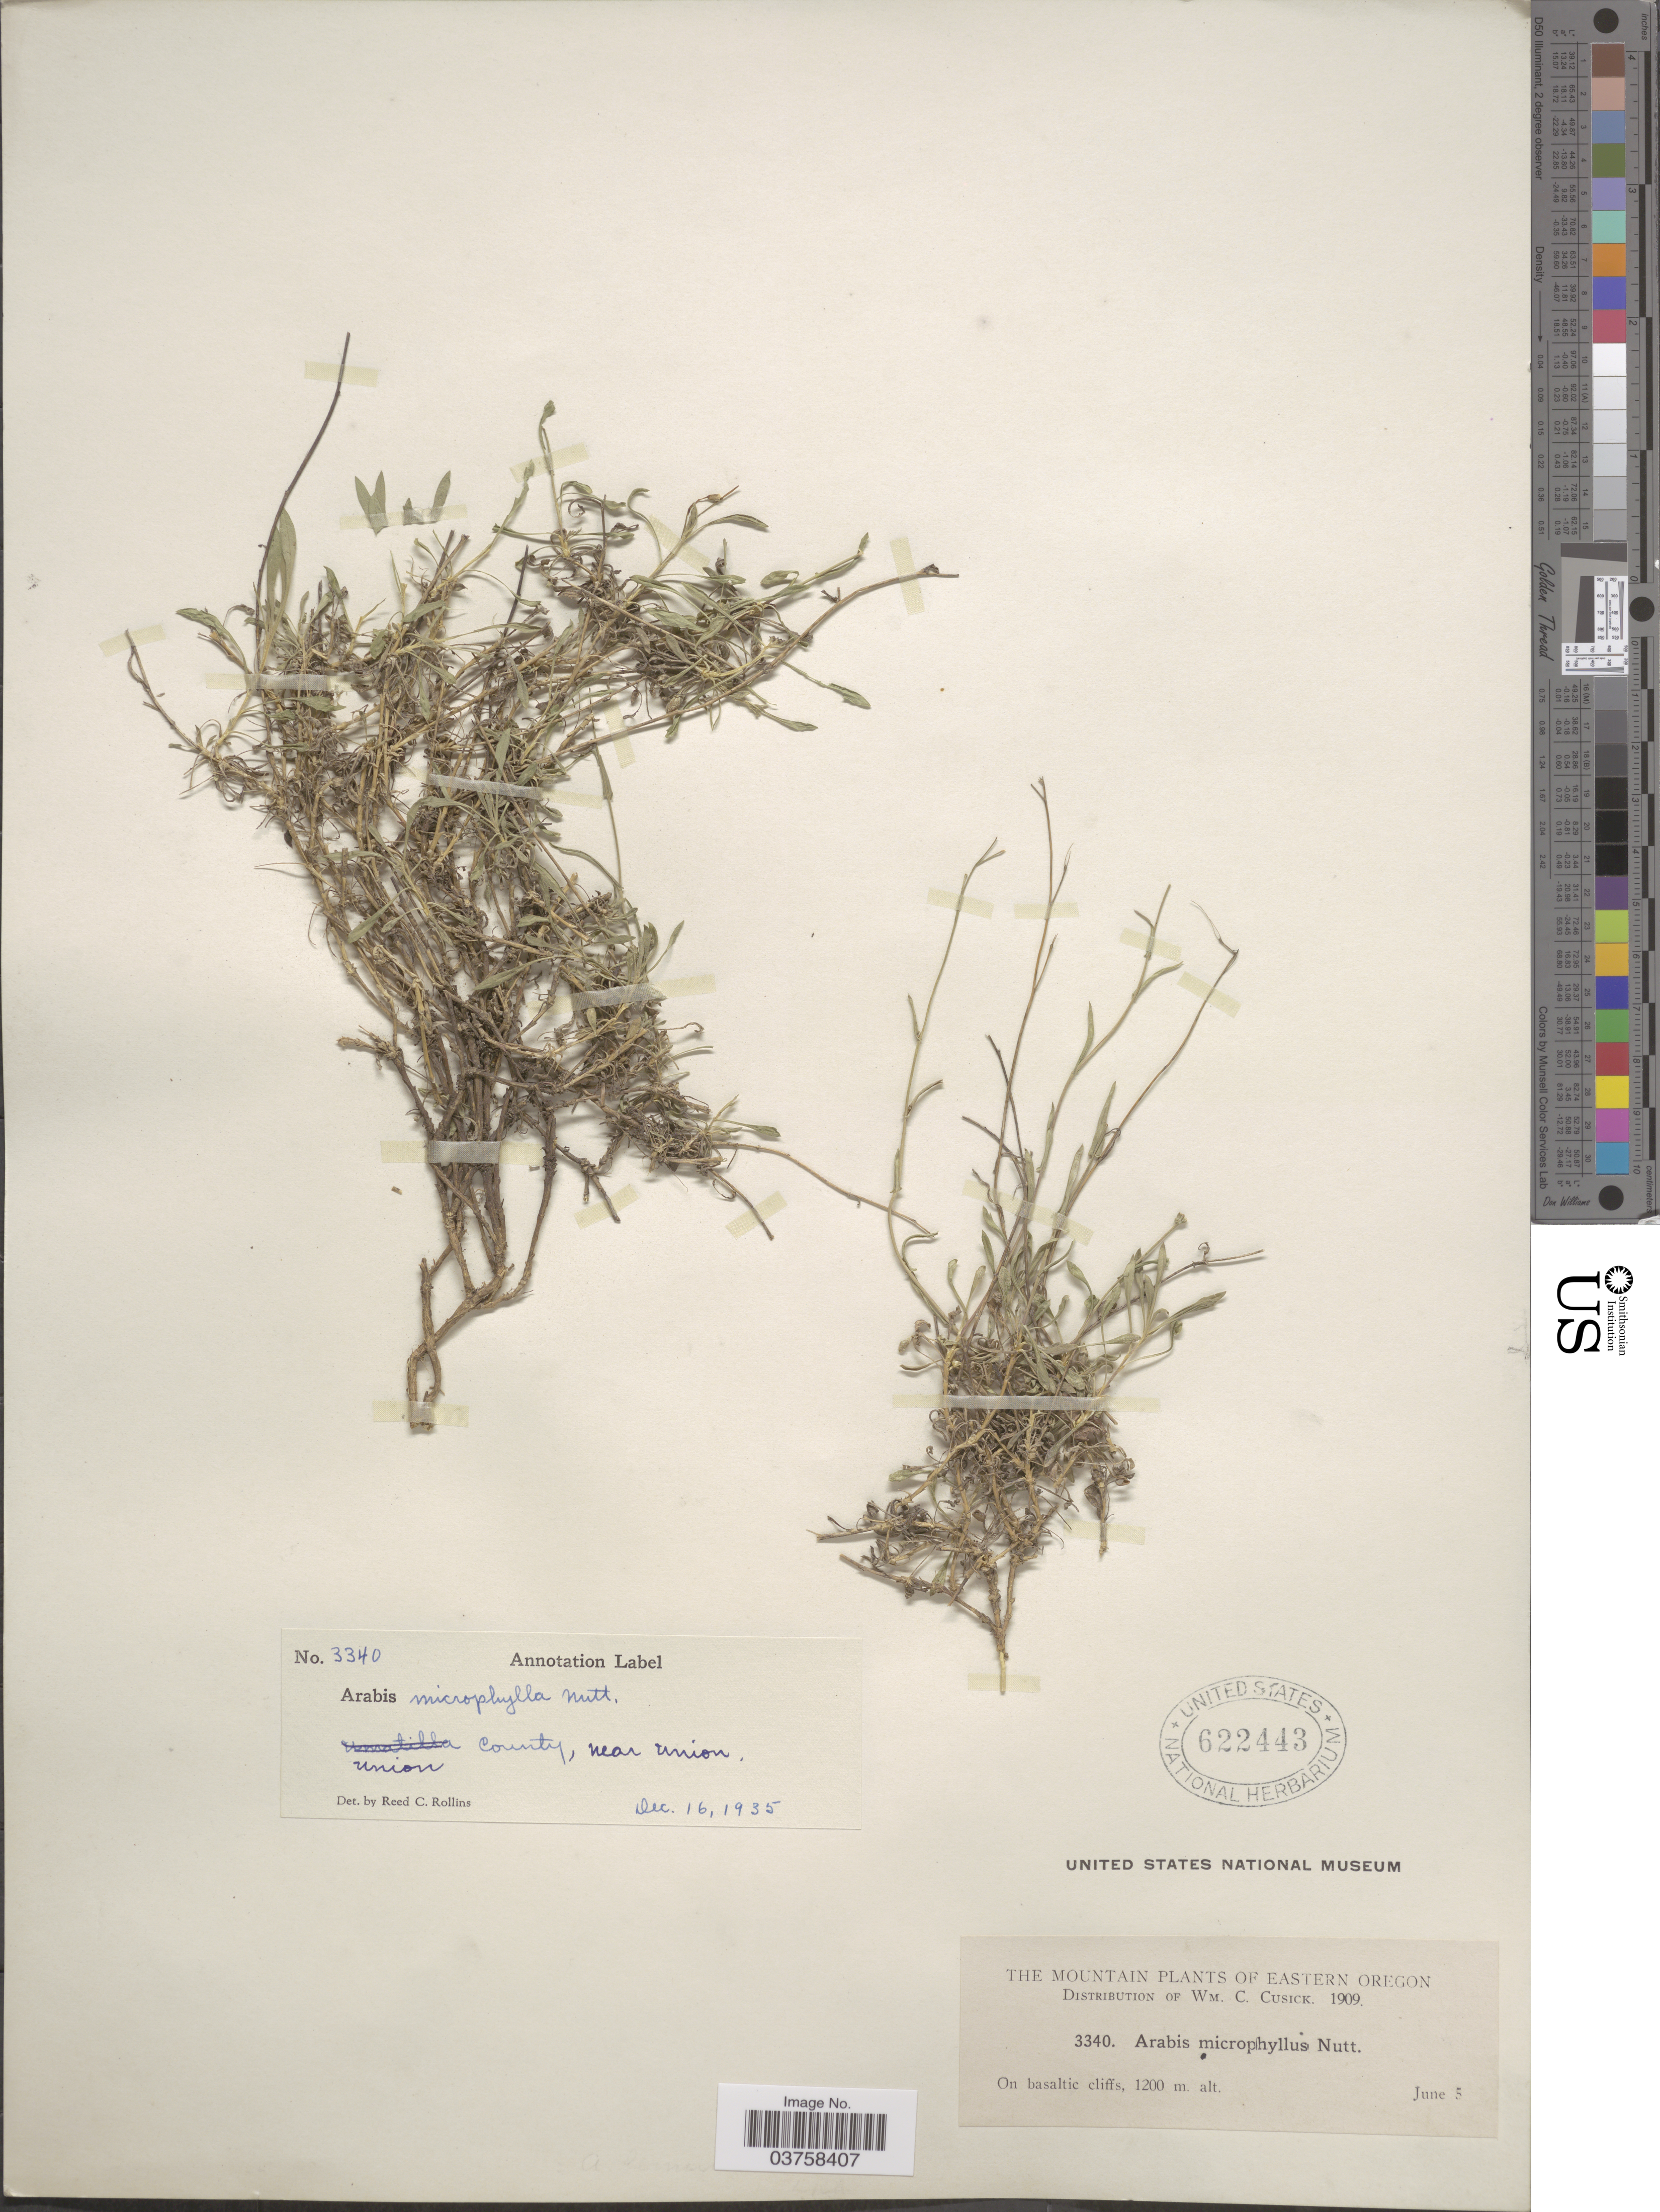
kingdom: Plantae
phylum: Tracheophyta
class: Magnoliopsida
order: Brassicales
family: Brassicaceae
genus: Arabis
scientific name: Arabis microphylla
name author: Nutt.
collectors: W. C. Cusick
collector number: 3340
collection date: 1909-06-05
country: United States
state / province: Oregon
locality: Eastern Oregon. On basaltic cliffs.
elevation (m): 1200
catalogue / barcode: US 622443